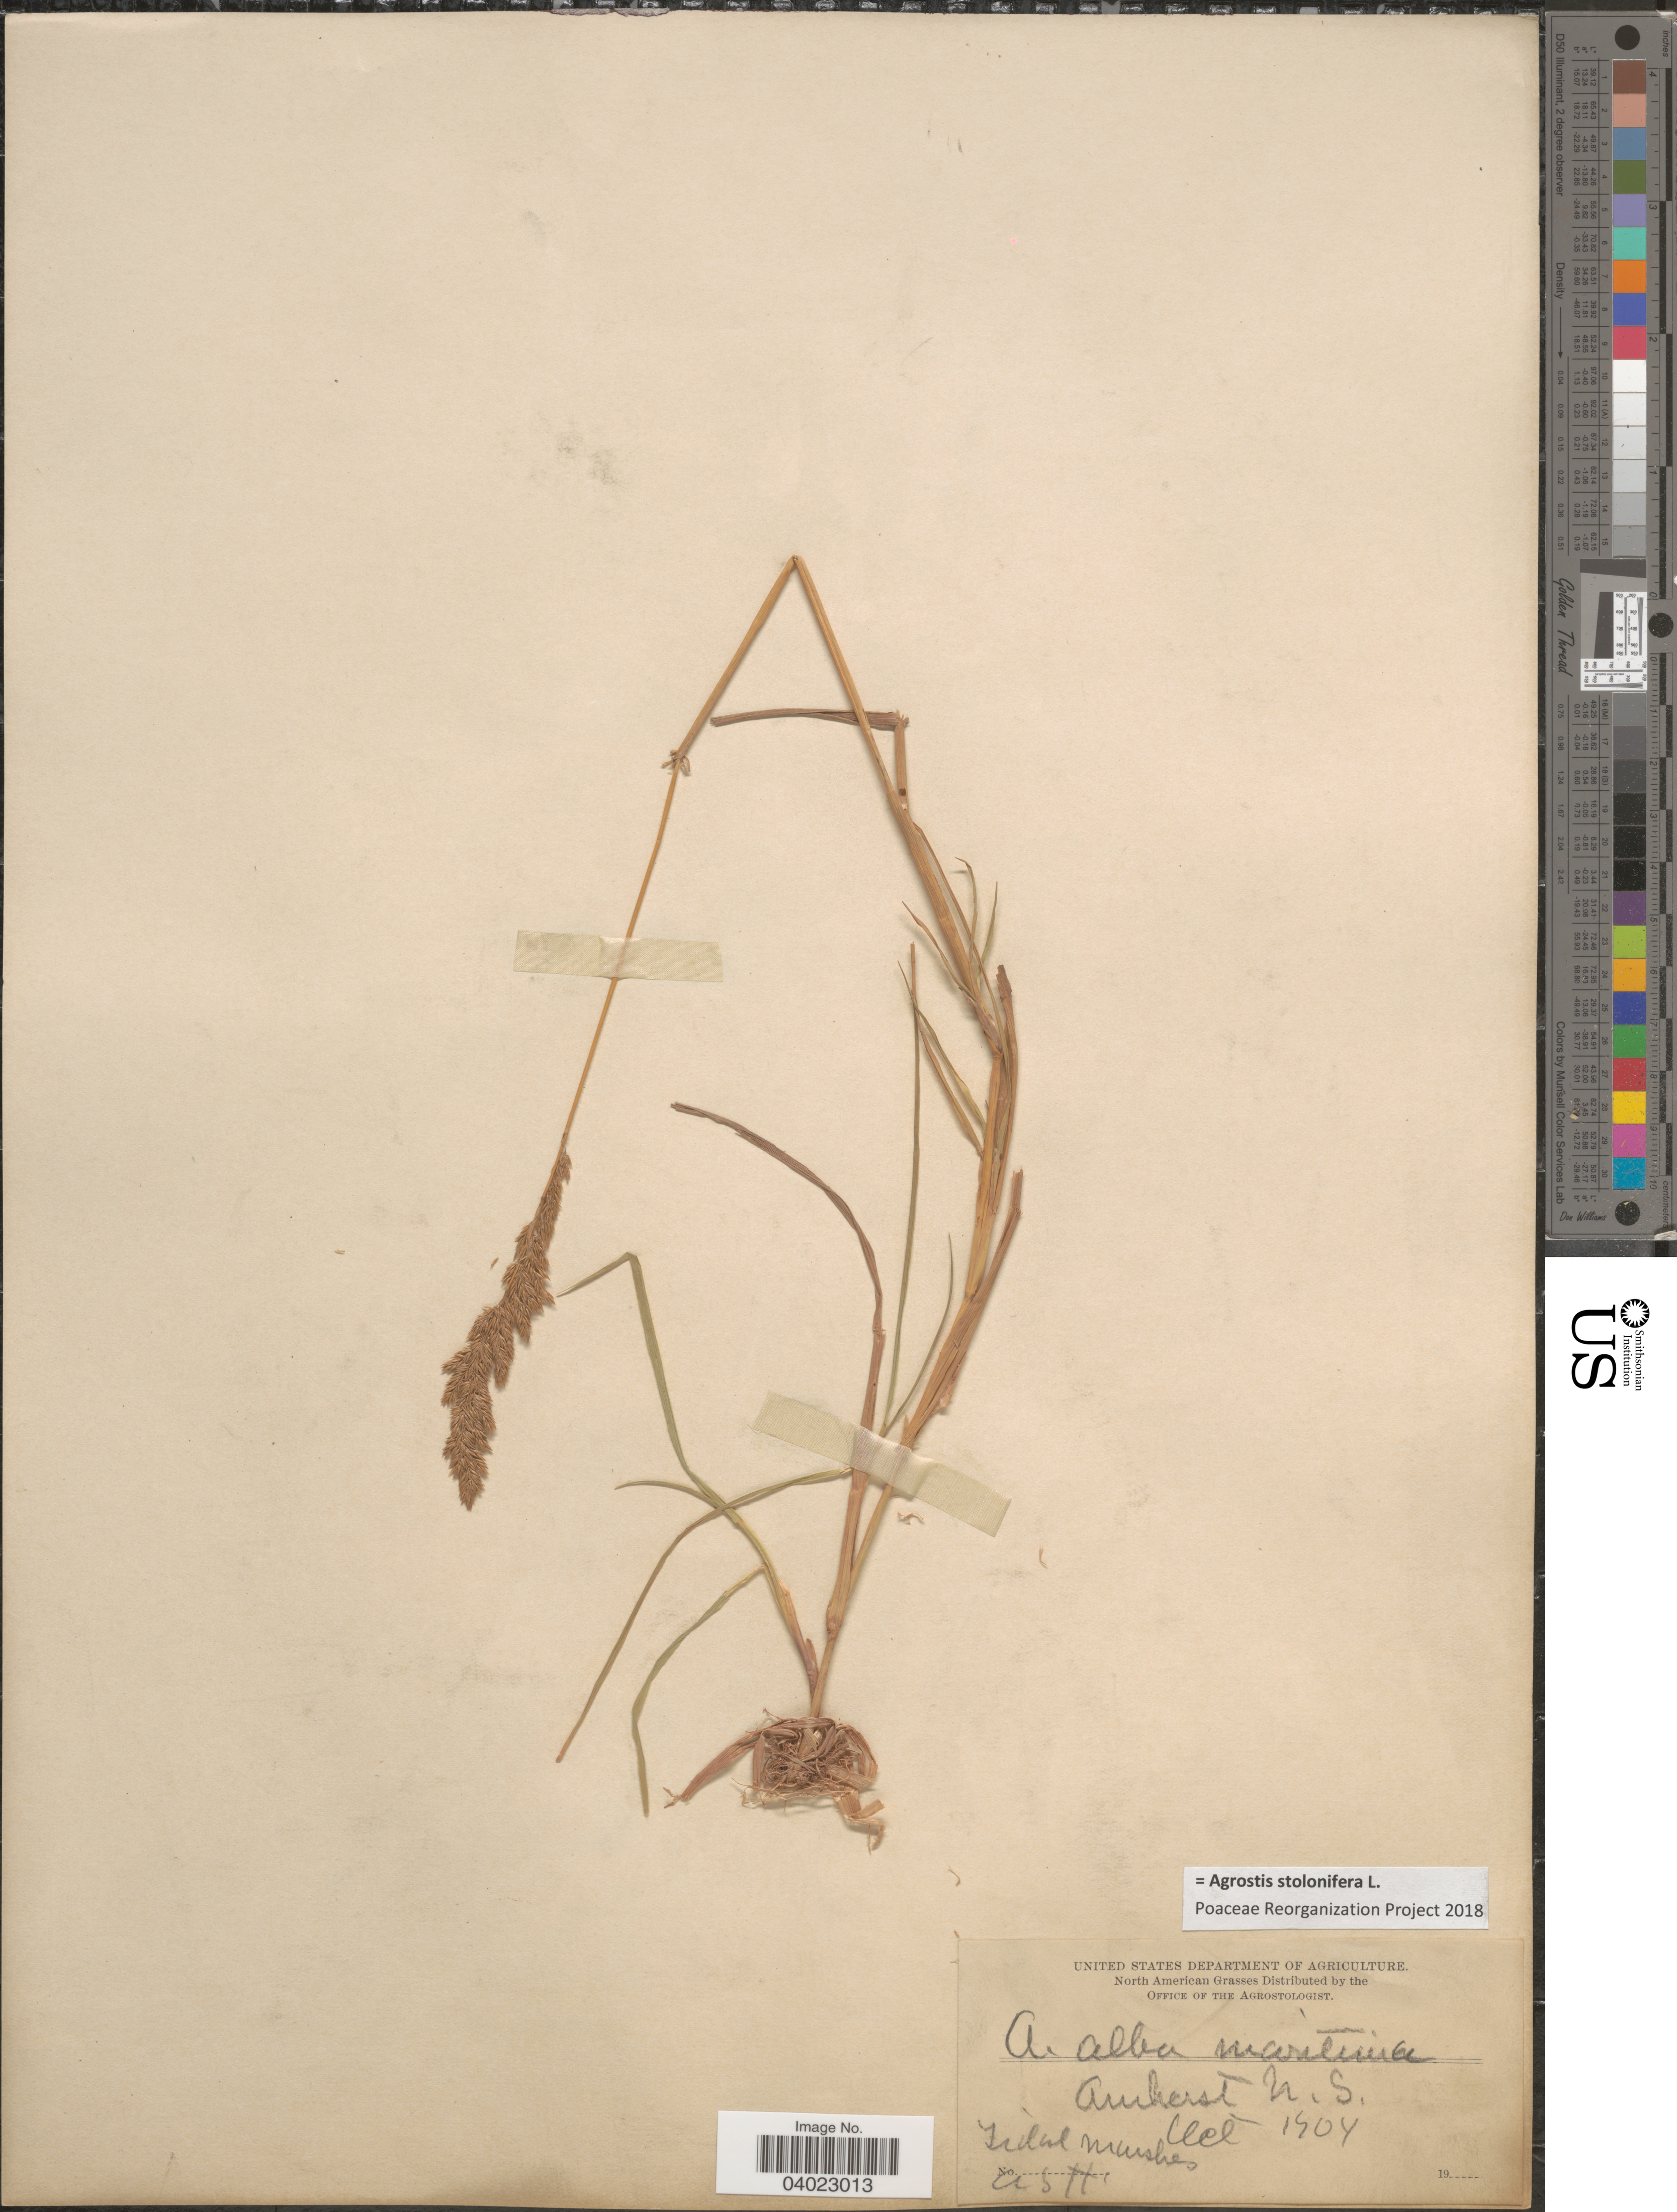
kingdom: Plantae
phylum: Tracheophyta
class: Liliopsida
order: Poales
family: Poaceae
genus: Agrostis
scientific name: Agrostis stolonifera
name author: L.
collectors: A. H.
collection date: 1904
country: Canada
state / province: Nova Scotia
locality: Amherst. Tidal Marshes.